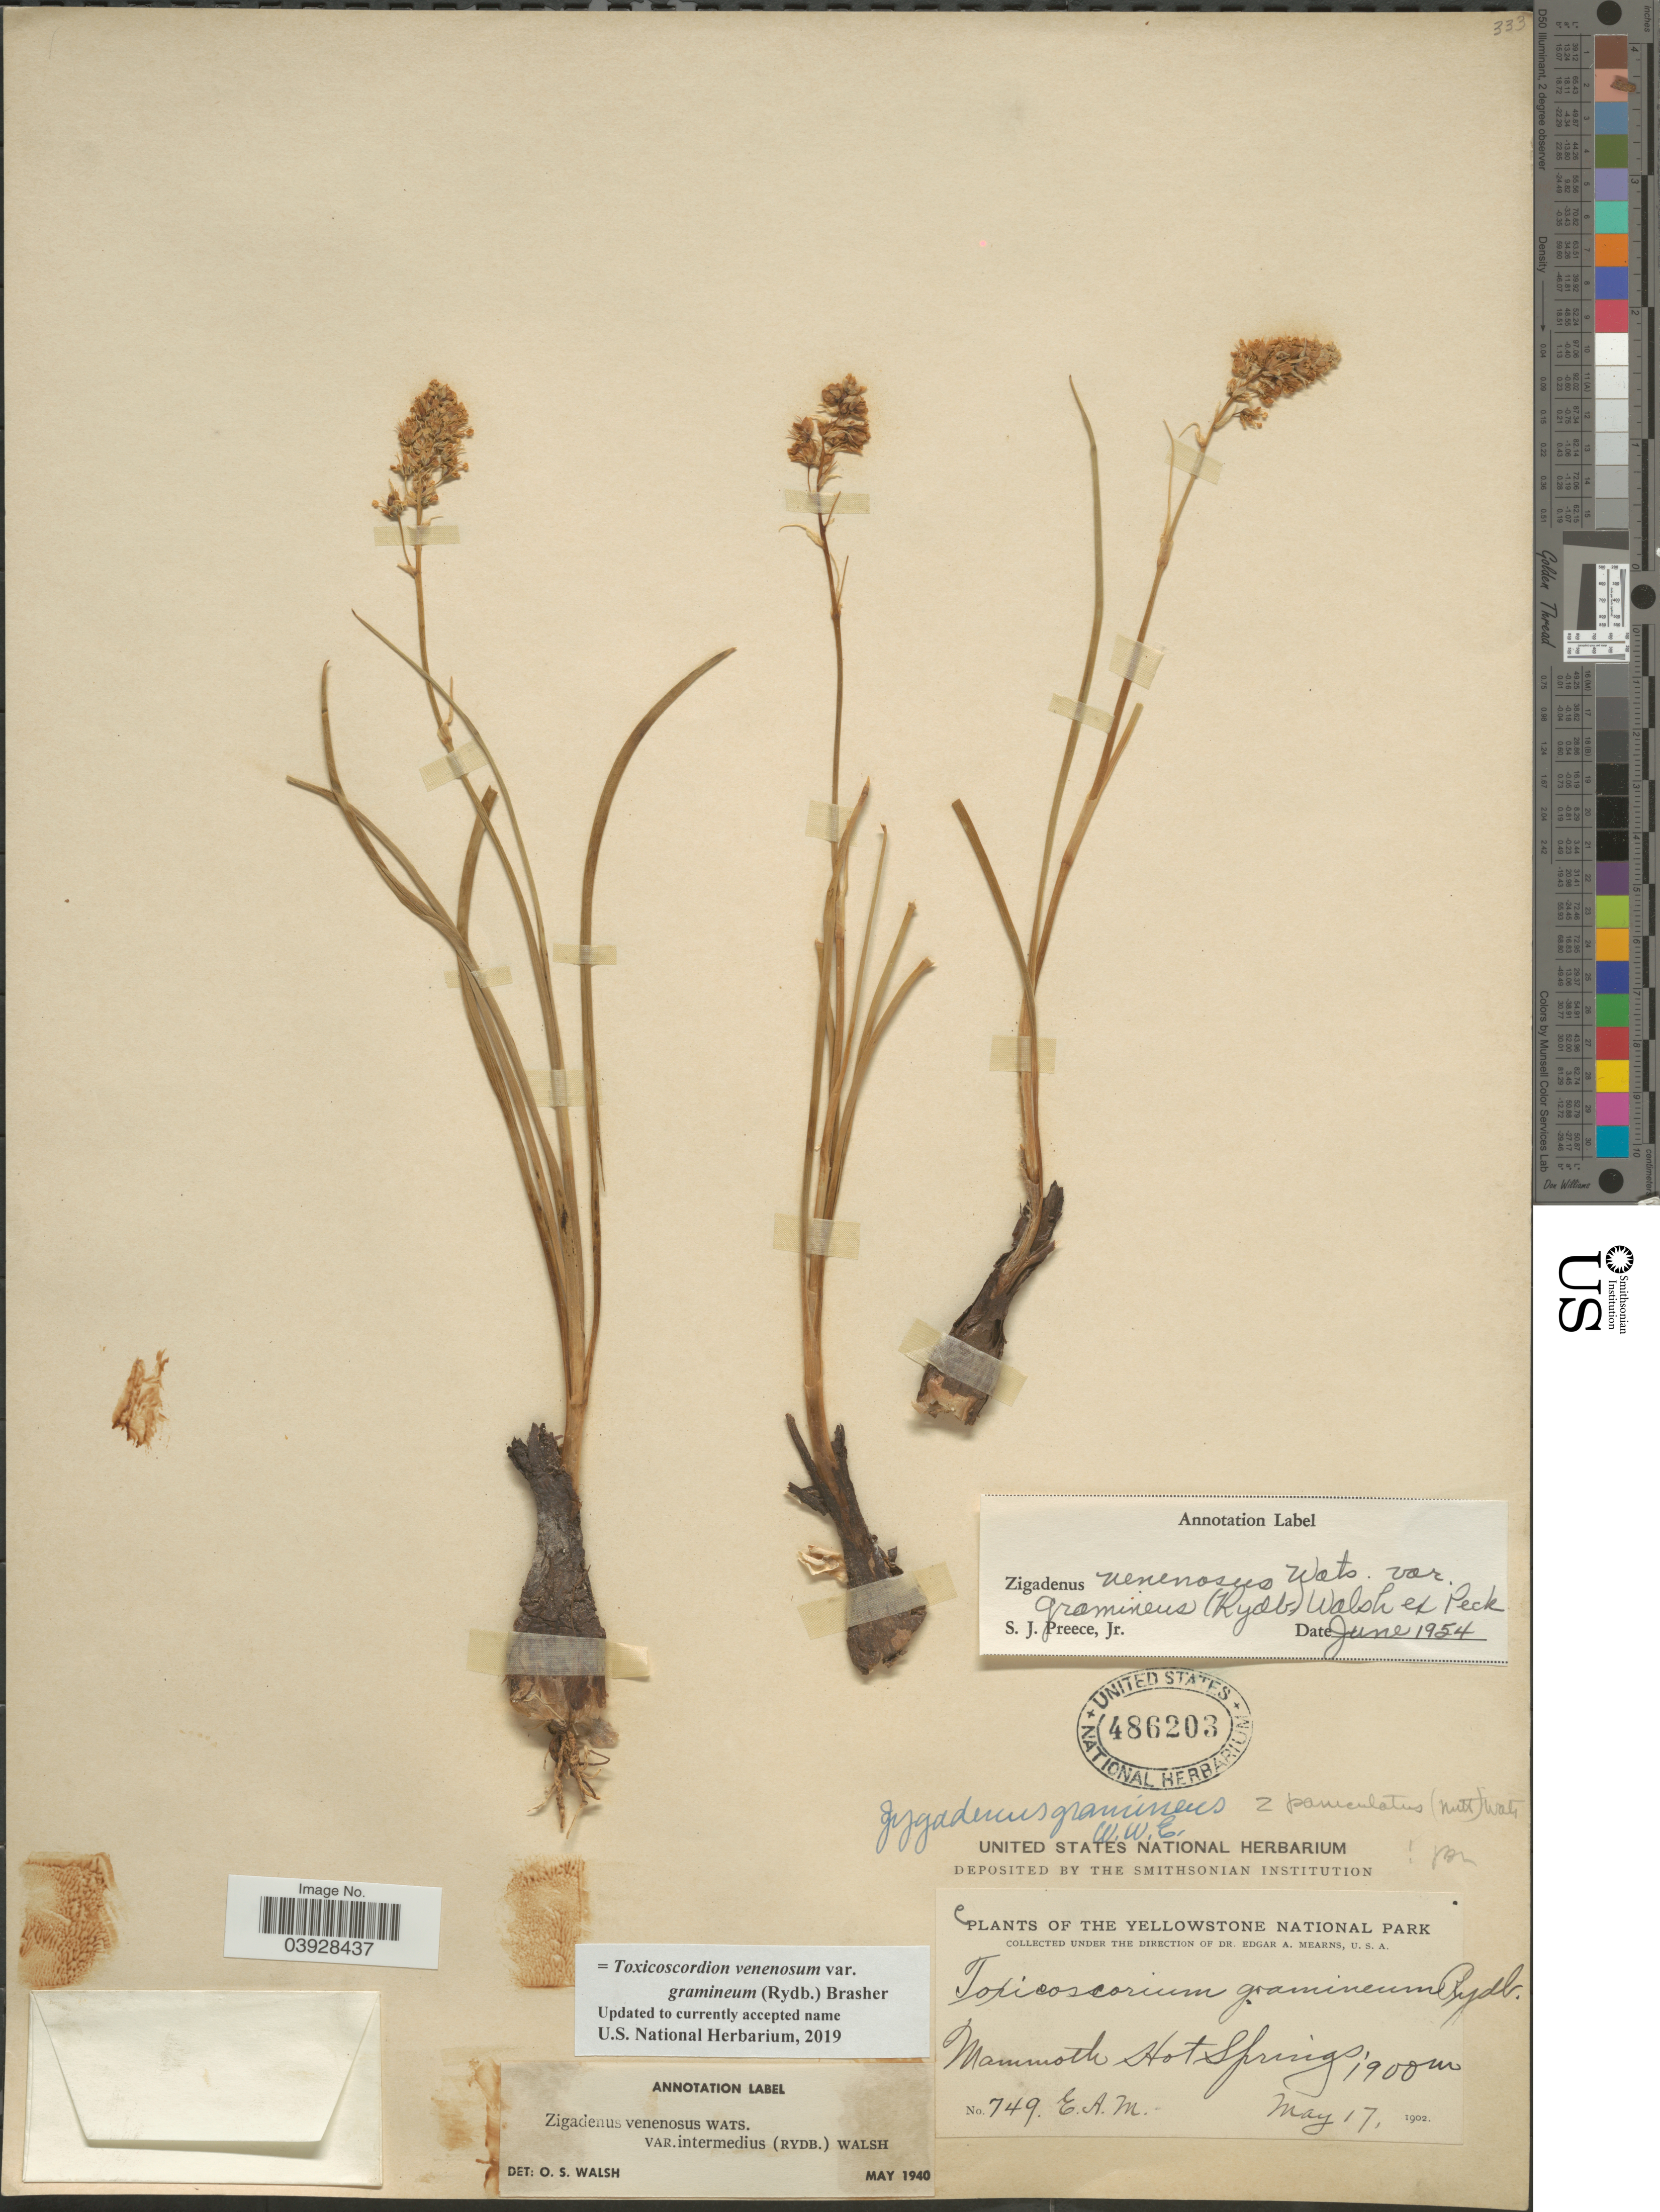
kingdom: Plantae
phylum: Tracheophyta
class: Liliopsida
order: Liliales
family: Melanthiaceae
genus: Toxicoscordion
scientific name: Toxicoscordion venenosum var. gramineum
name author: (Rydb.) Brasher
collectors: E. A. Mearns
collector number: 749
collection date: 1902-05-17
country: United States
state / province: Wyoming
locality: The Yellowstone National Park. Mammoth Hot Springs.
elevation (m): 1900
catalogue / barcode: US 486203